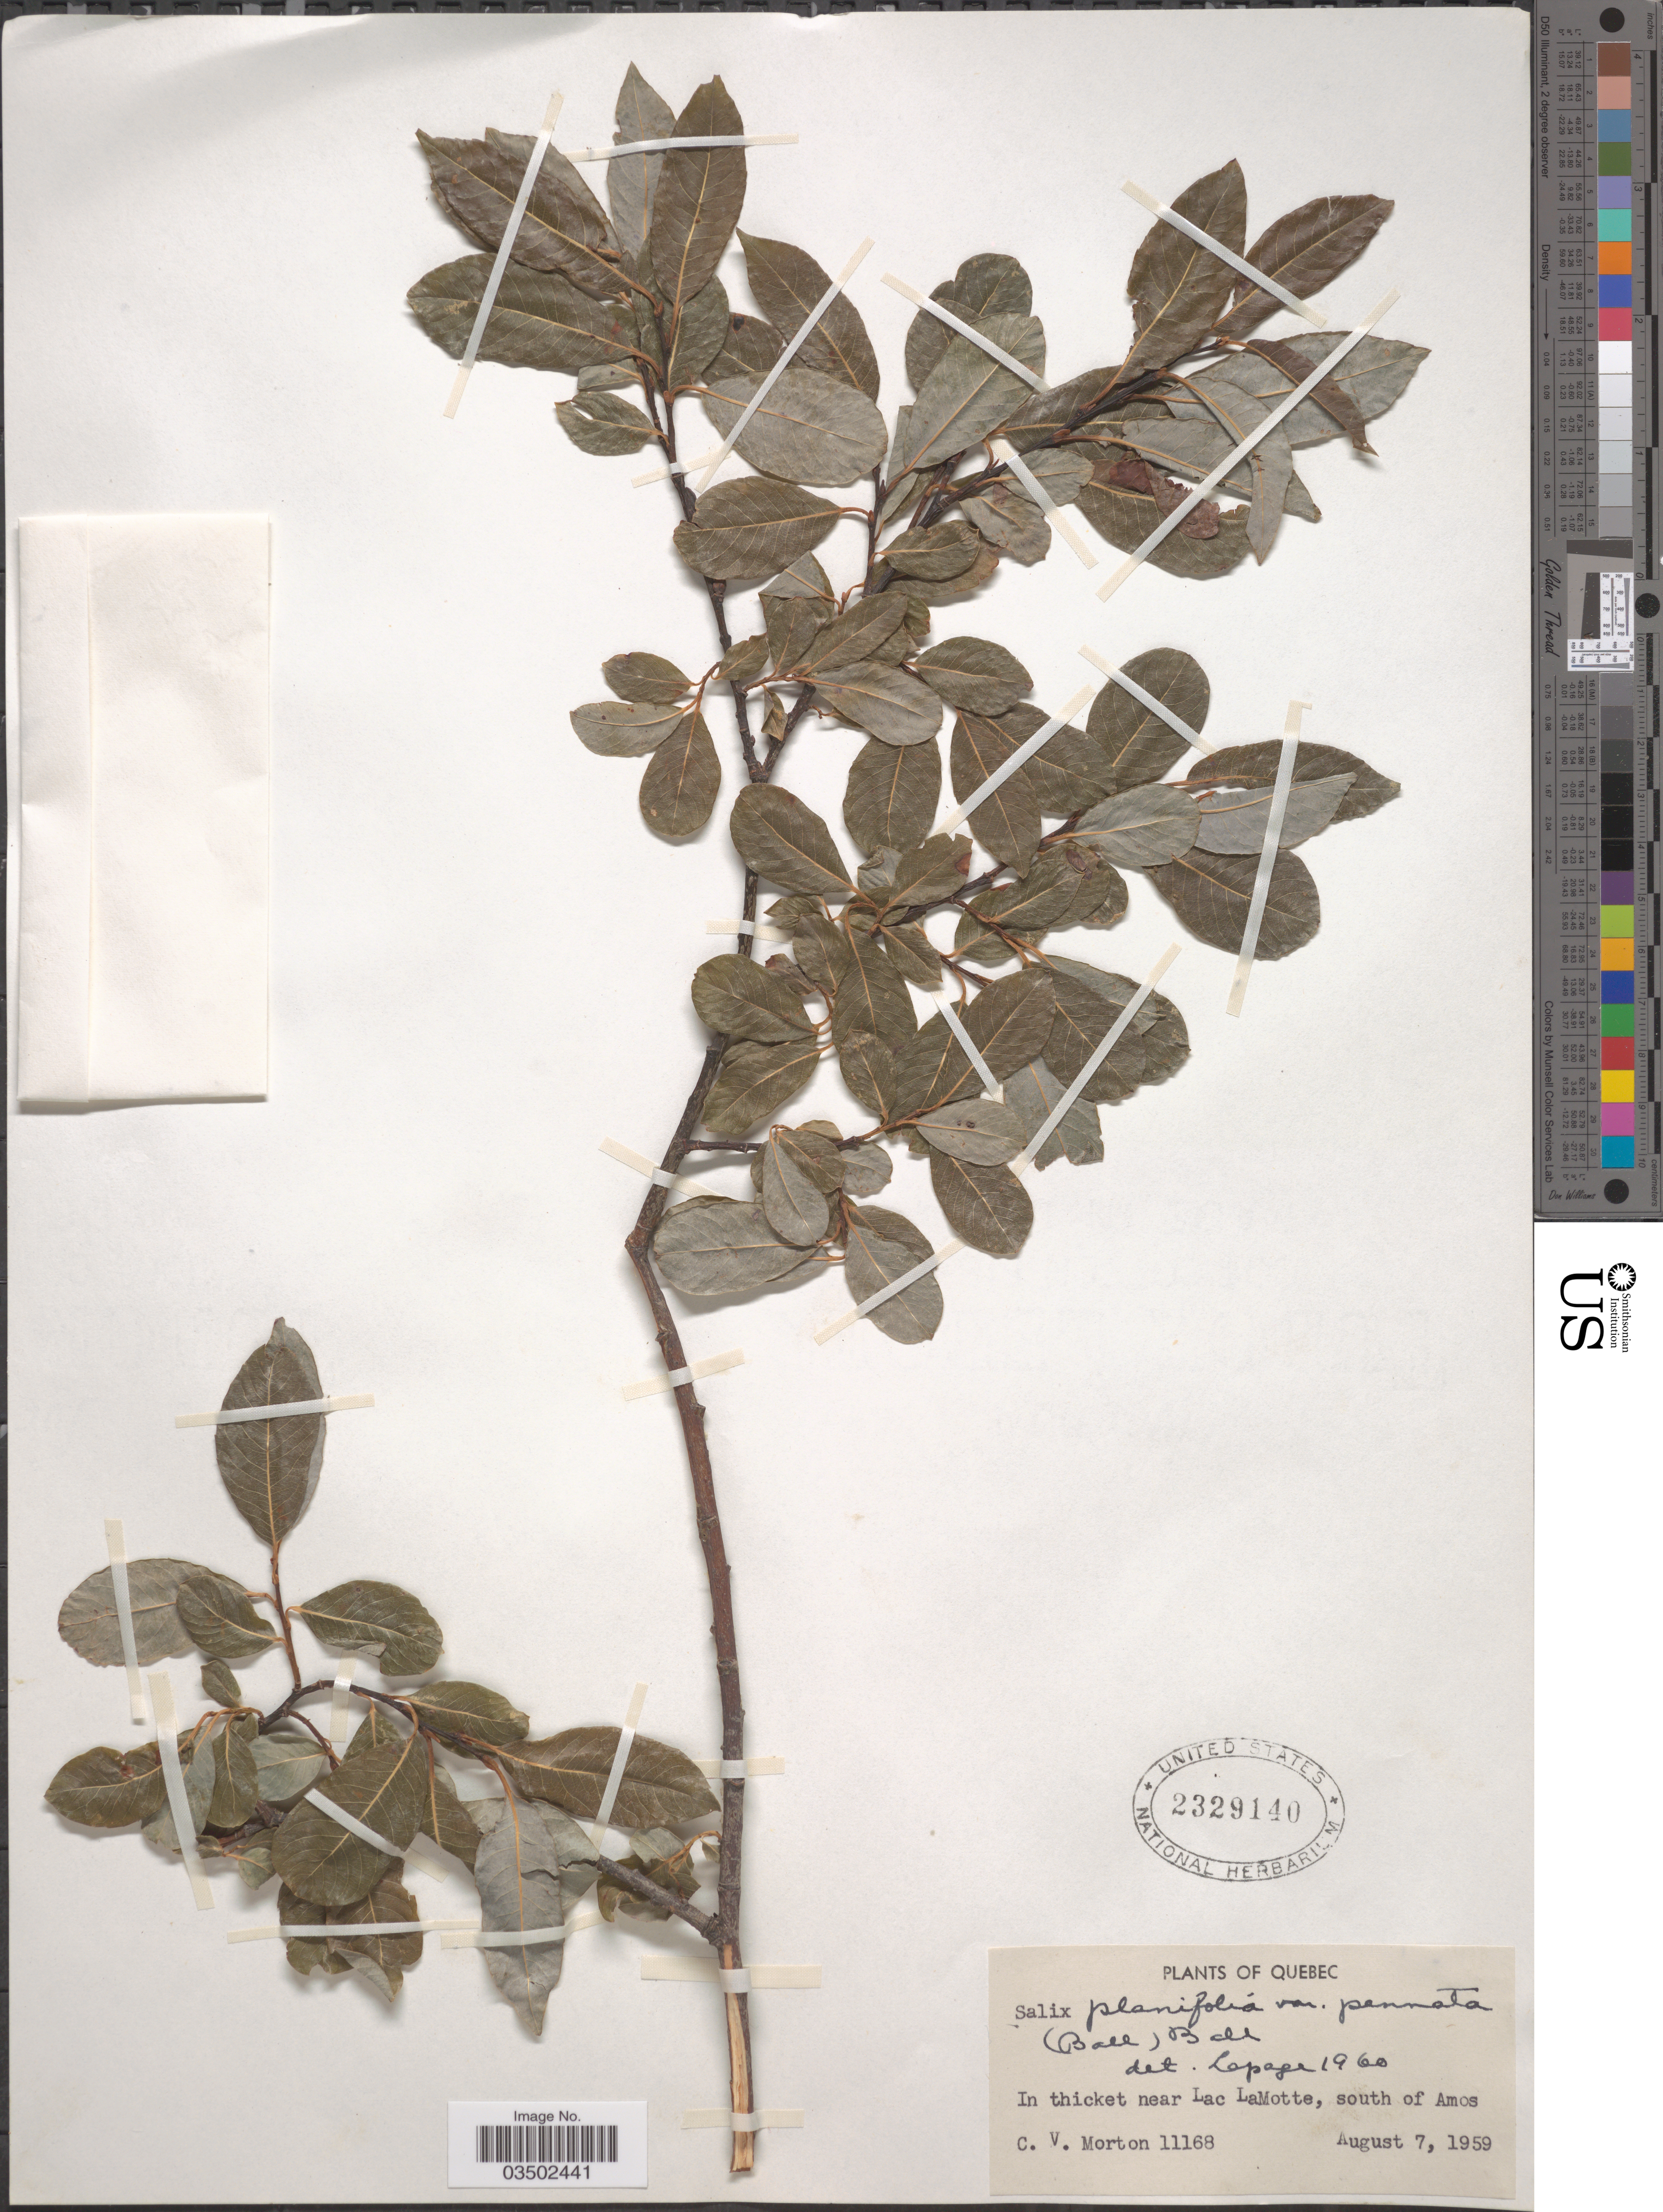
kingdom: Plantae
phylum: Tracheophyta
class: Magnoliopsida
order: Malpighiales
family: Salicaceae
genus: Salix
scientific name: Salix planifolia var. pennata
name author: (C.R. Ball) C.R. Ball ex Dutilly et al.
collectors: C. V. Morton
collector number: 11168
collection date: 1959-08-07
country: Canada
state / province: Quebec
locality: In thicket near Lac LaMotte, south of Amos.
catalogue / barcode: US 2329140